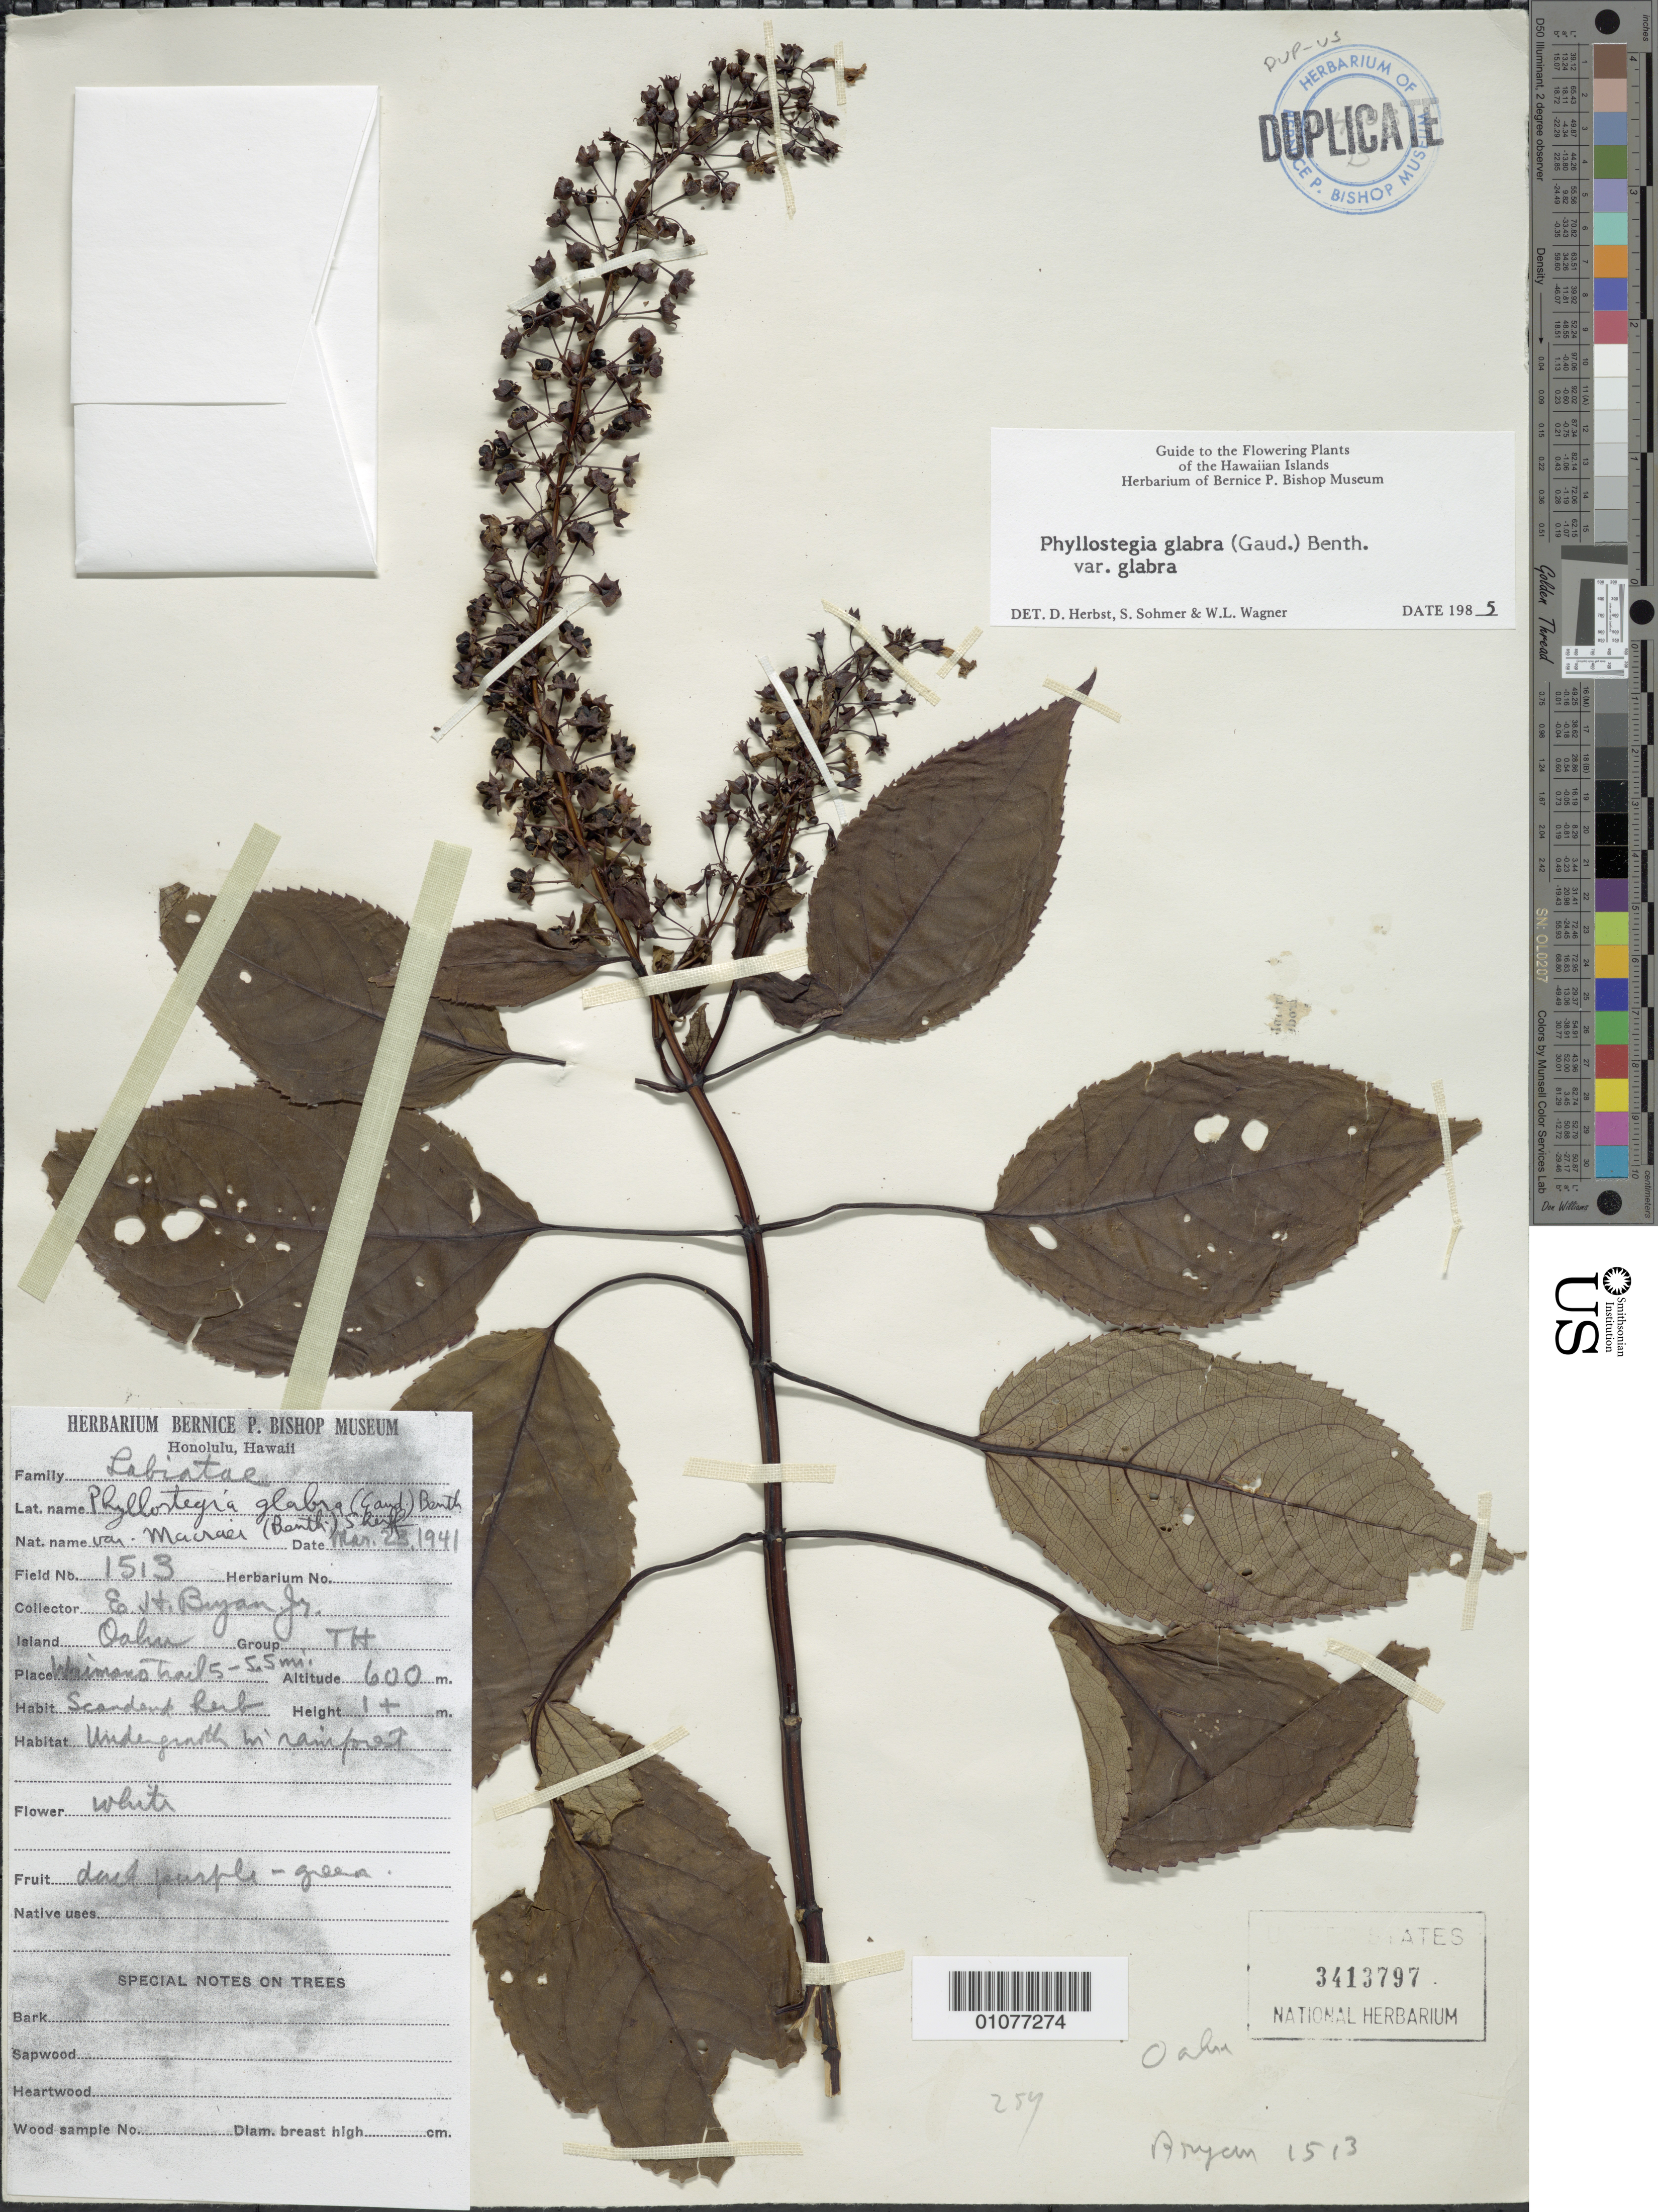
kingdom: Plantae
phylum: Tracheophyta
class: Magnoliopsida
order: Lamiales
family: Lamiaceae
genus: Phyllostegia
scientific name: Phyllostegia glabra var. glabra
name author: (Gaudich.) Benth.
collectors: E. Bryan Jr.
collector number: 1513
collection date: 1941-03-23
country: United States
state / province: Hawaii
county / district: Honolulu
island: Oahu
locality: Waimano trail, 5-5.5 miles along trail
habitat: undergrowth in rainforest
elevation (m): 600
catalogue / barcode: US 3413797